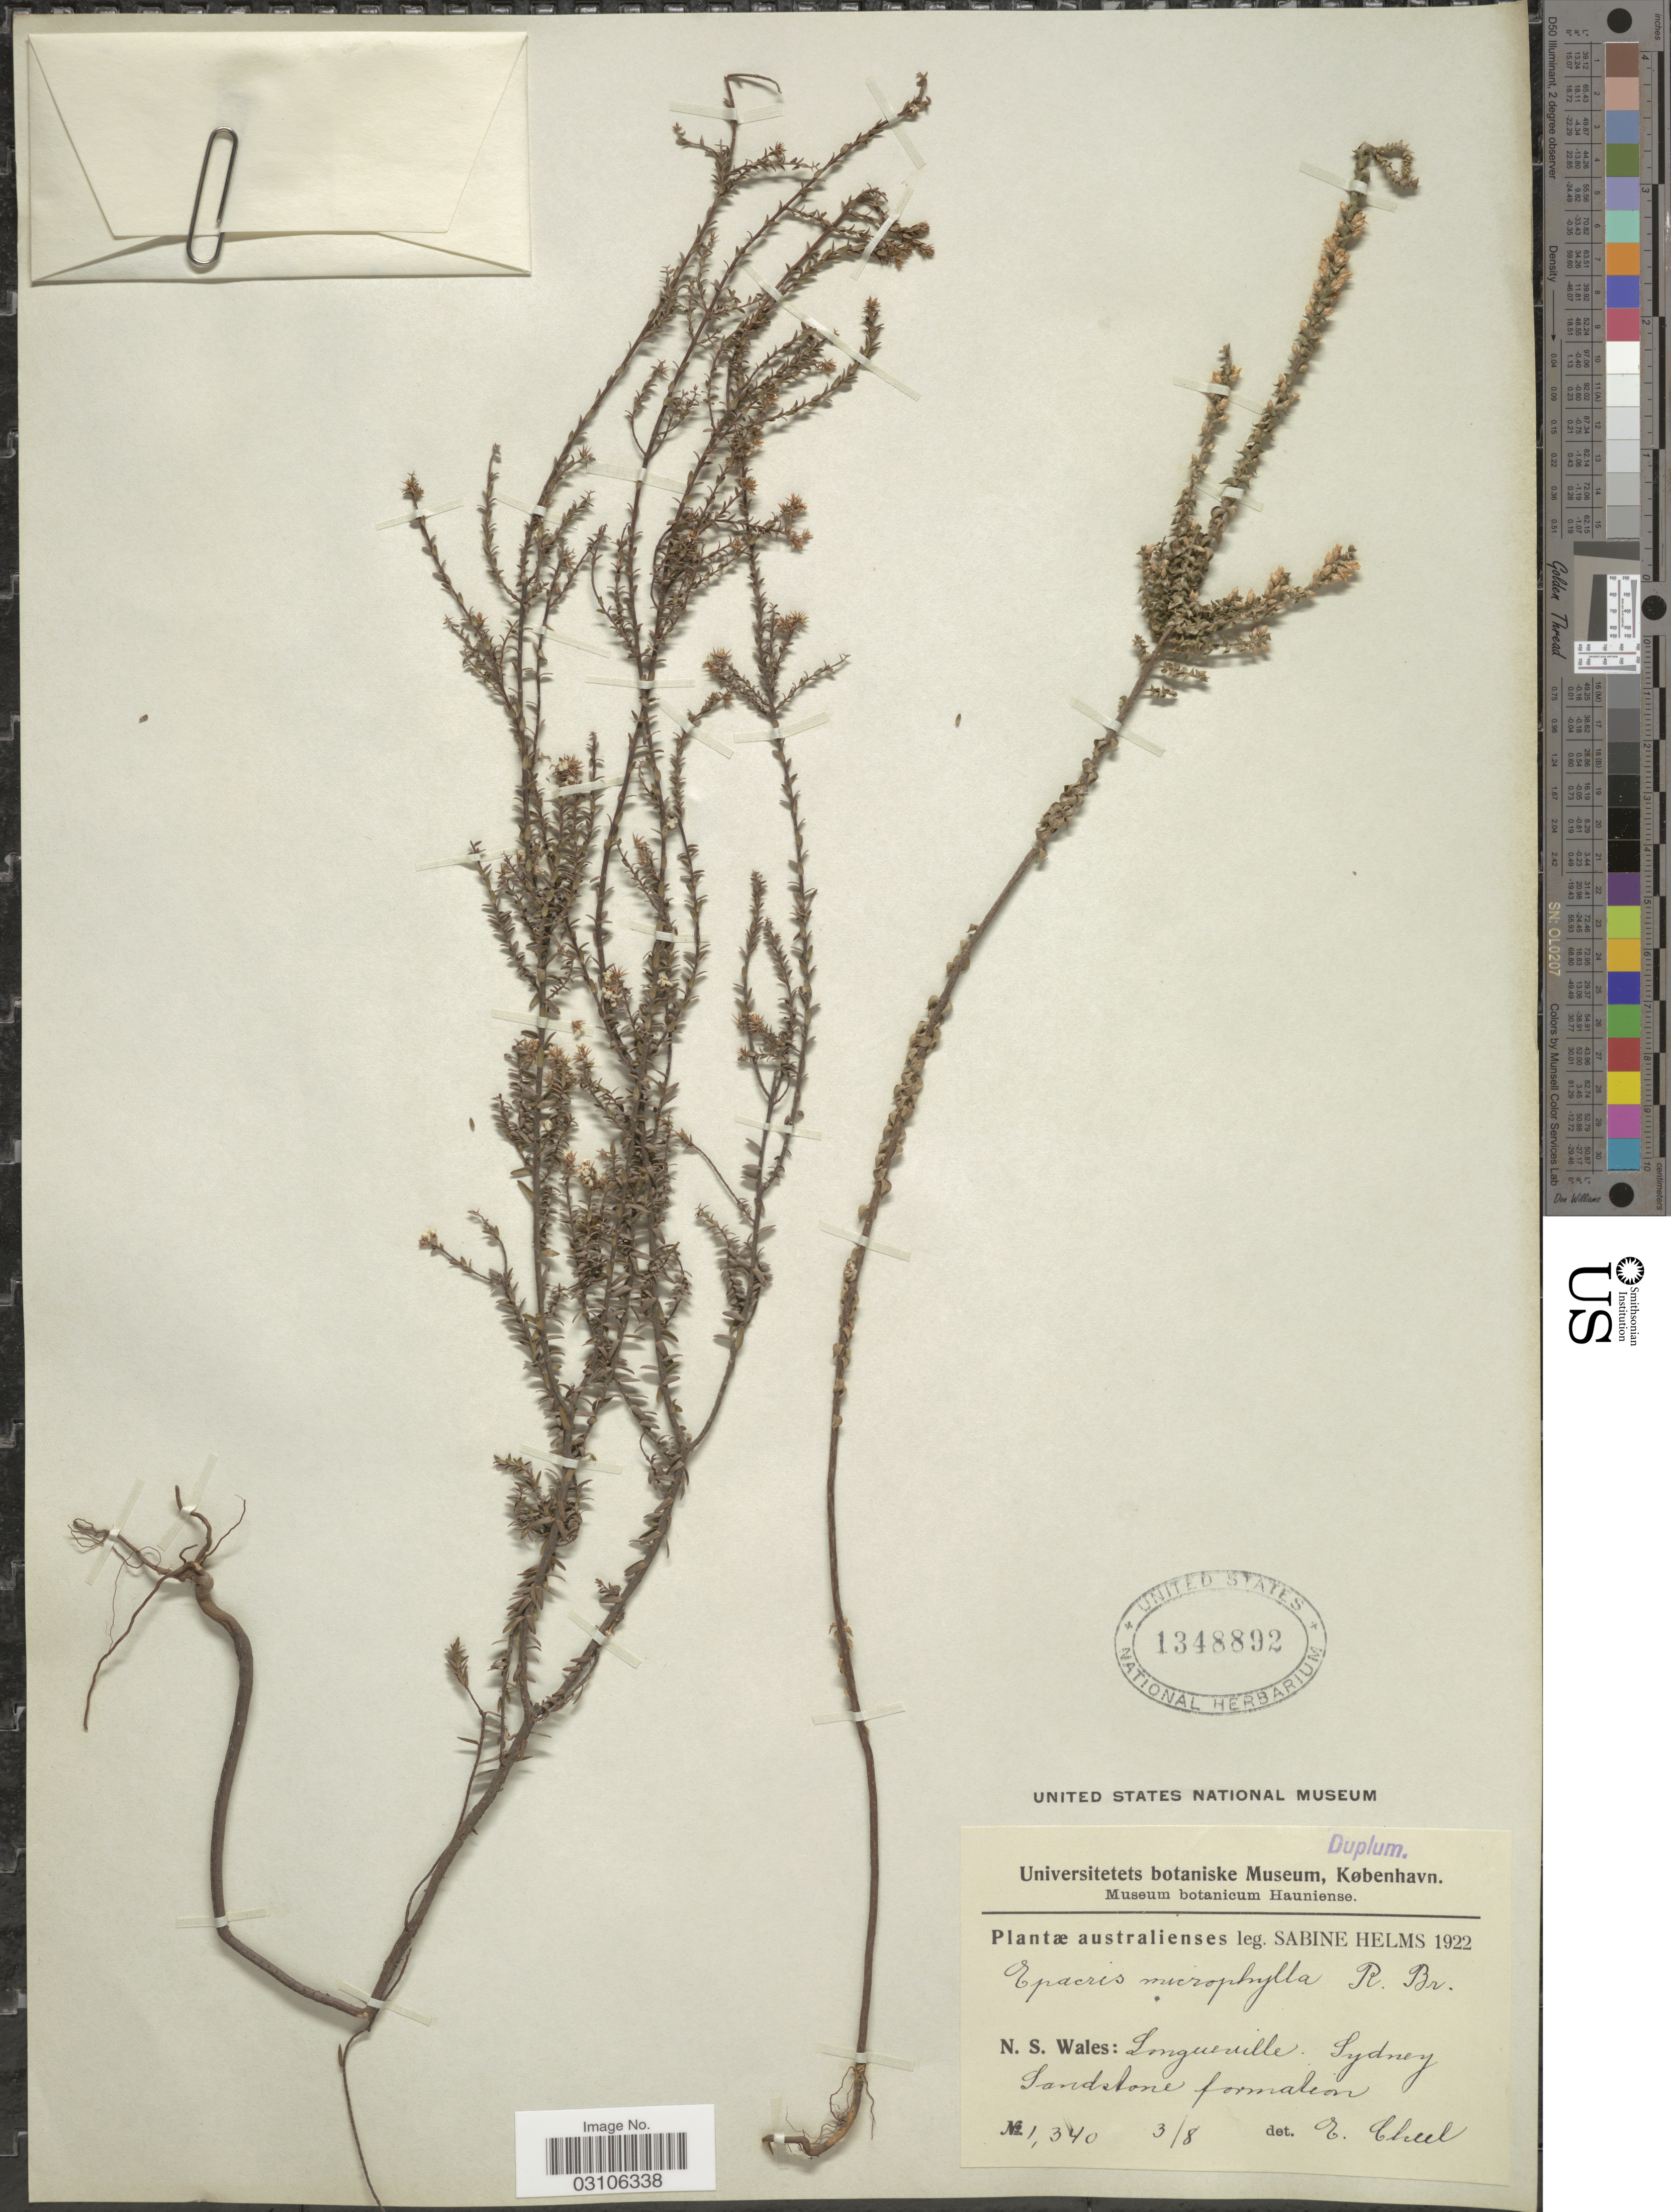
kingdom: Plantae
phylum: Tracheophyta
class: Magnoliopsida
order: Ericales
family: Ericaceae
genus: Epacris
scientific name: Epacris microphylla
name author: R. Br.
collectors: S. Helms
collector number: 1340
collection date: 1922-08-03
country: Australia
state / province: New South Wales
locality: Longueville. Sydney.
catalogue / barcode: US 1348892